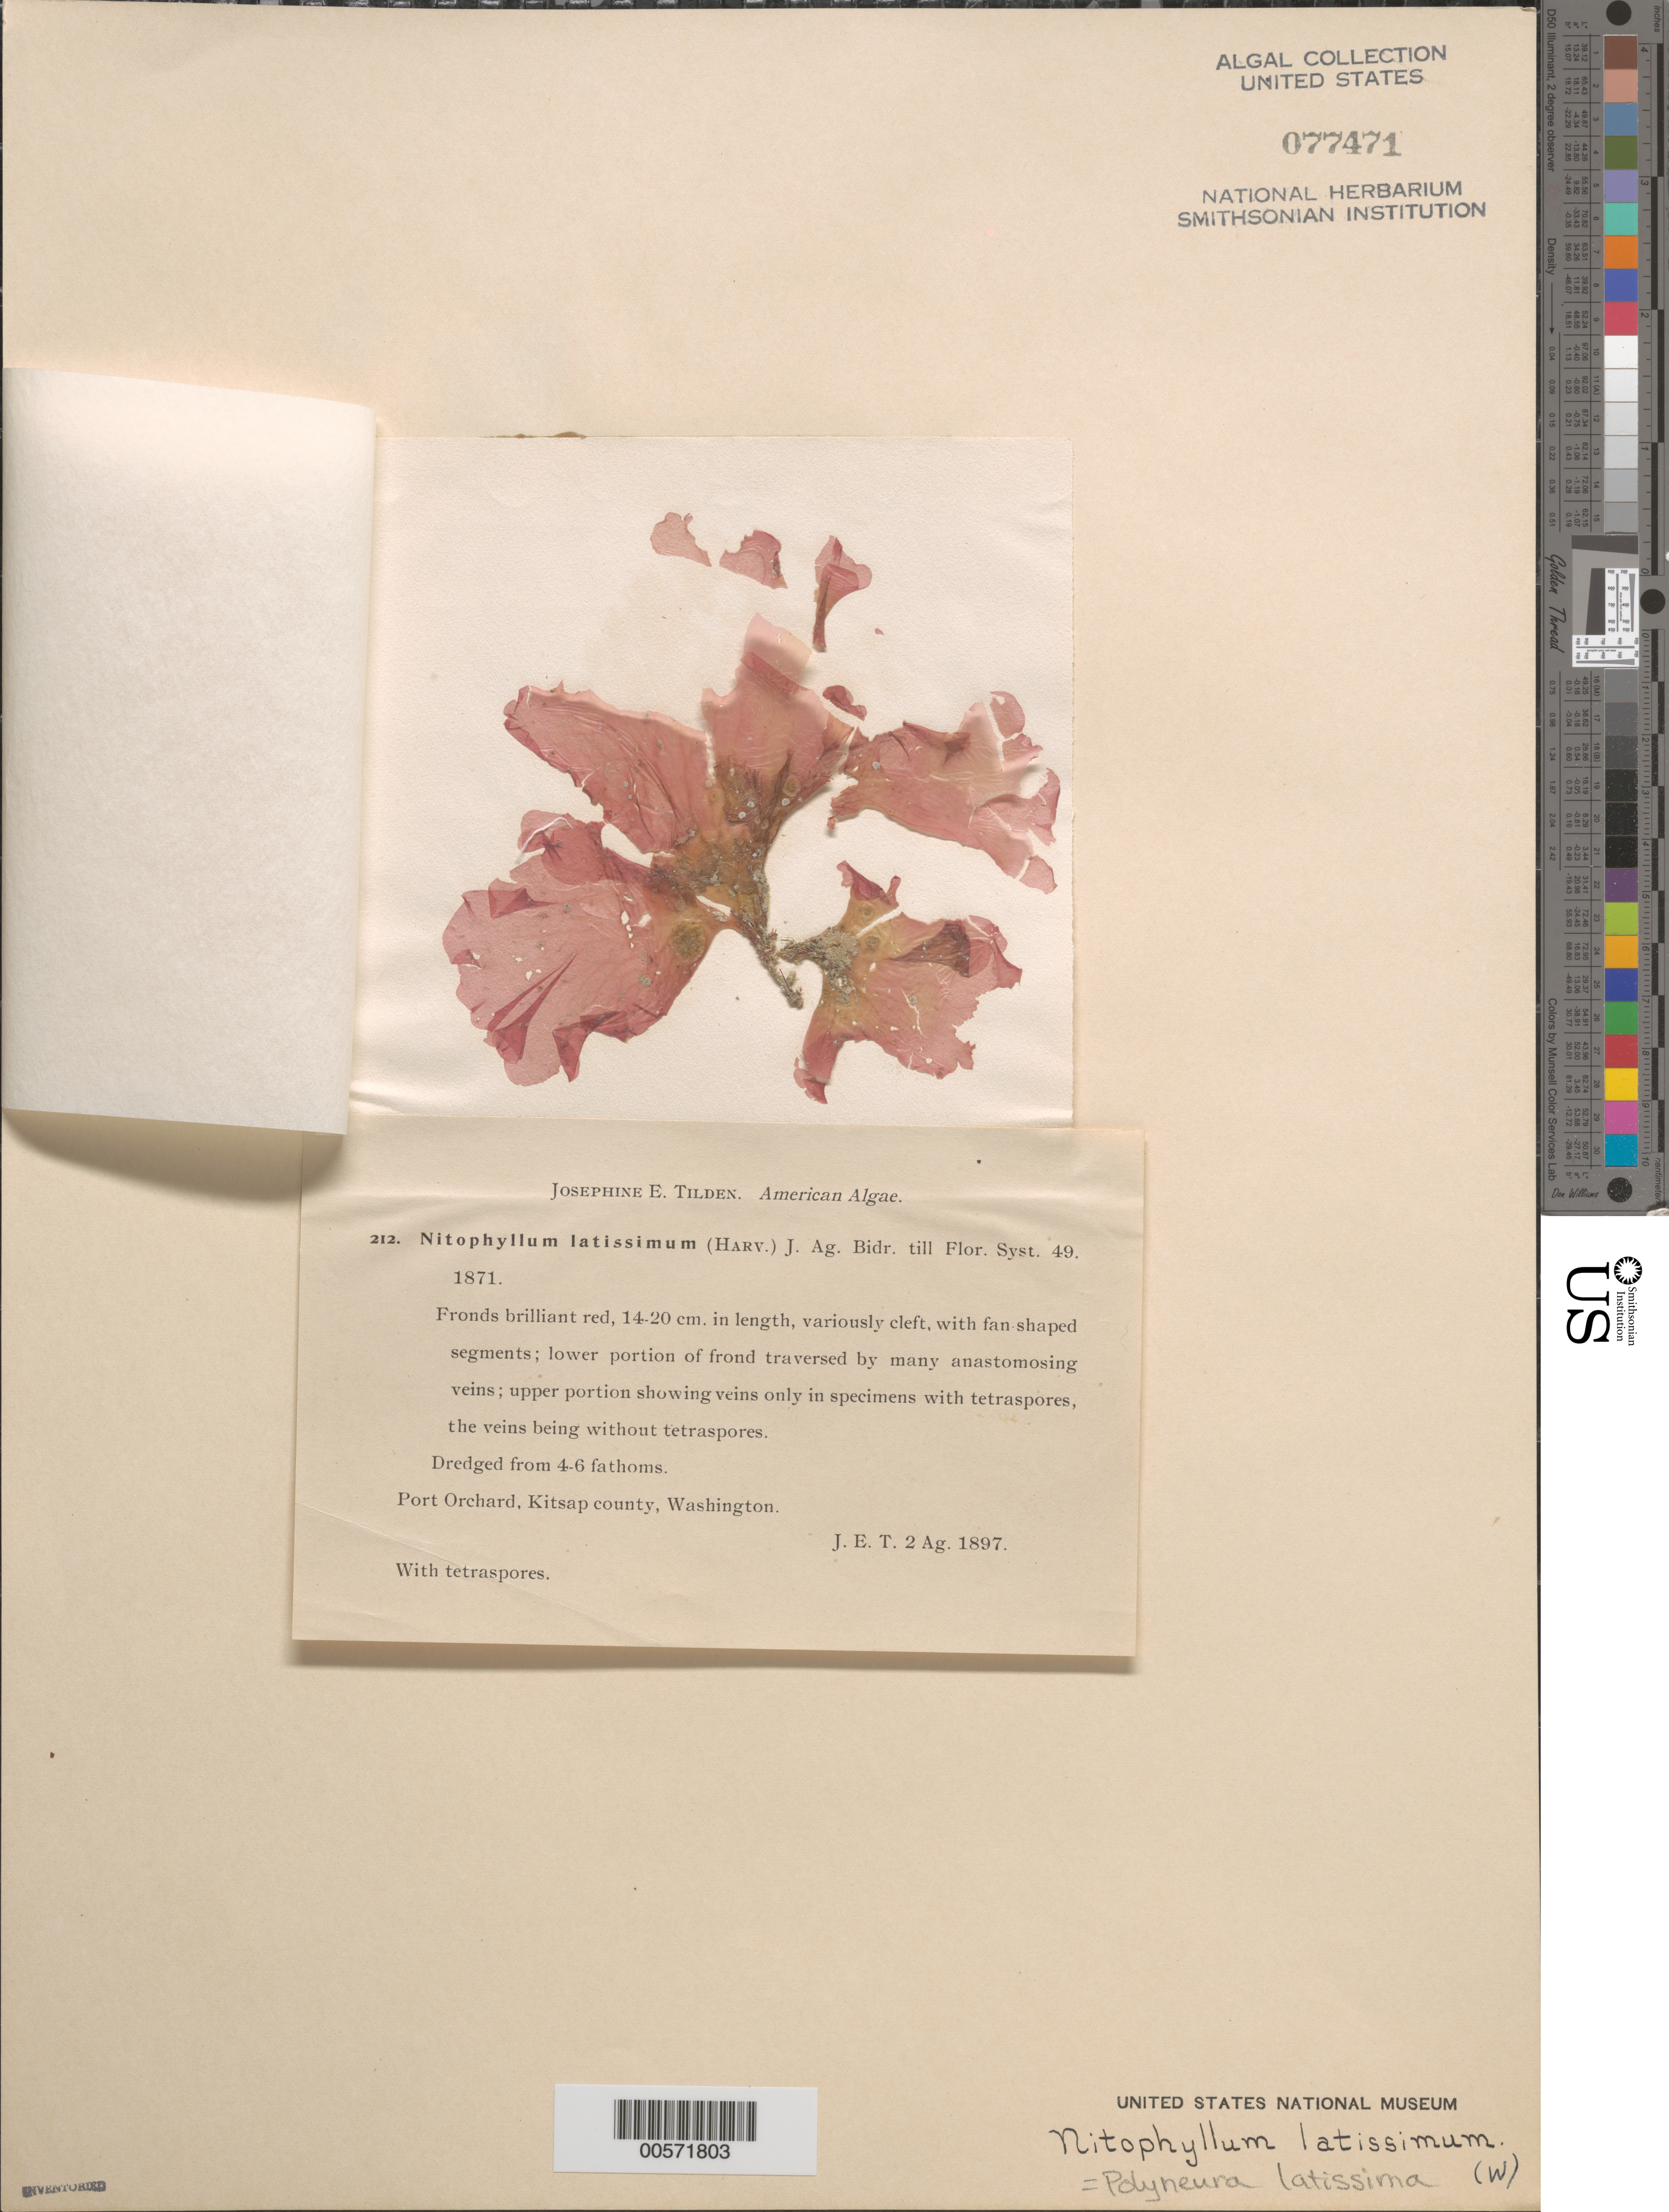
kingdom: Plantae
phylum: Rhodophyta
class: Florideophyceae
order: Ceramiales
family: Delesseriaceae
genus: Polyneura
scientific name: Polyneura latissima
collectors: J. E. Tilden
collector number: JET 212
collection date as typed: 02 Aug 1897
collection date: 1897-08-02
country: United States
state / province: Washington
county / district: Kitsap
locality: Port Orchard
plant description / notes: Tilden, American Algae, as Nitophyllum latissimum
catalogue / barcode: US 77471